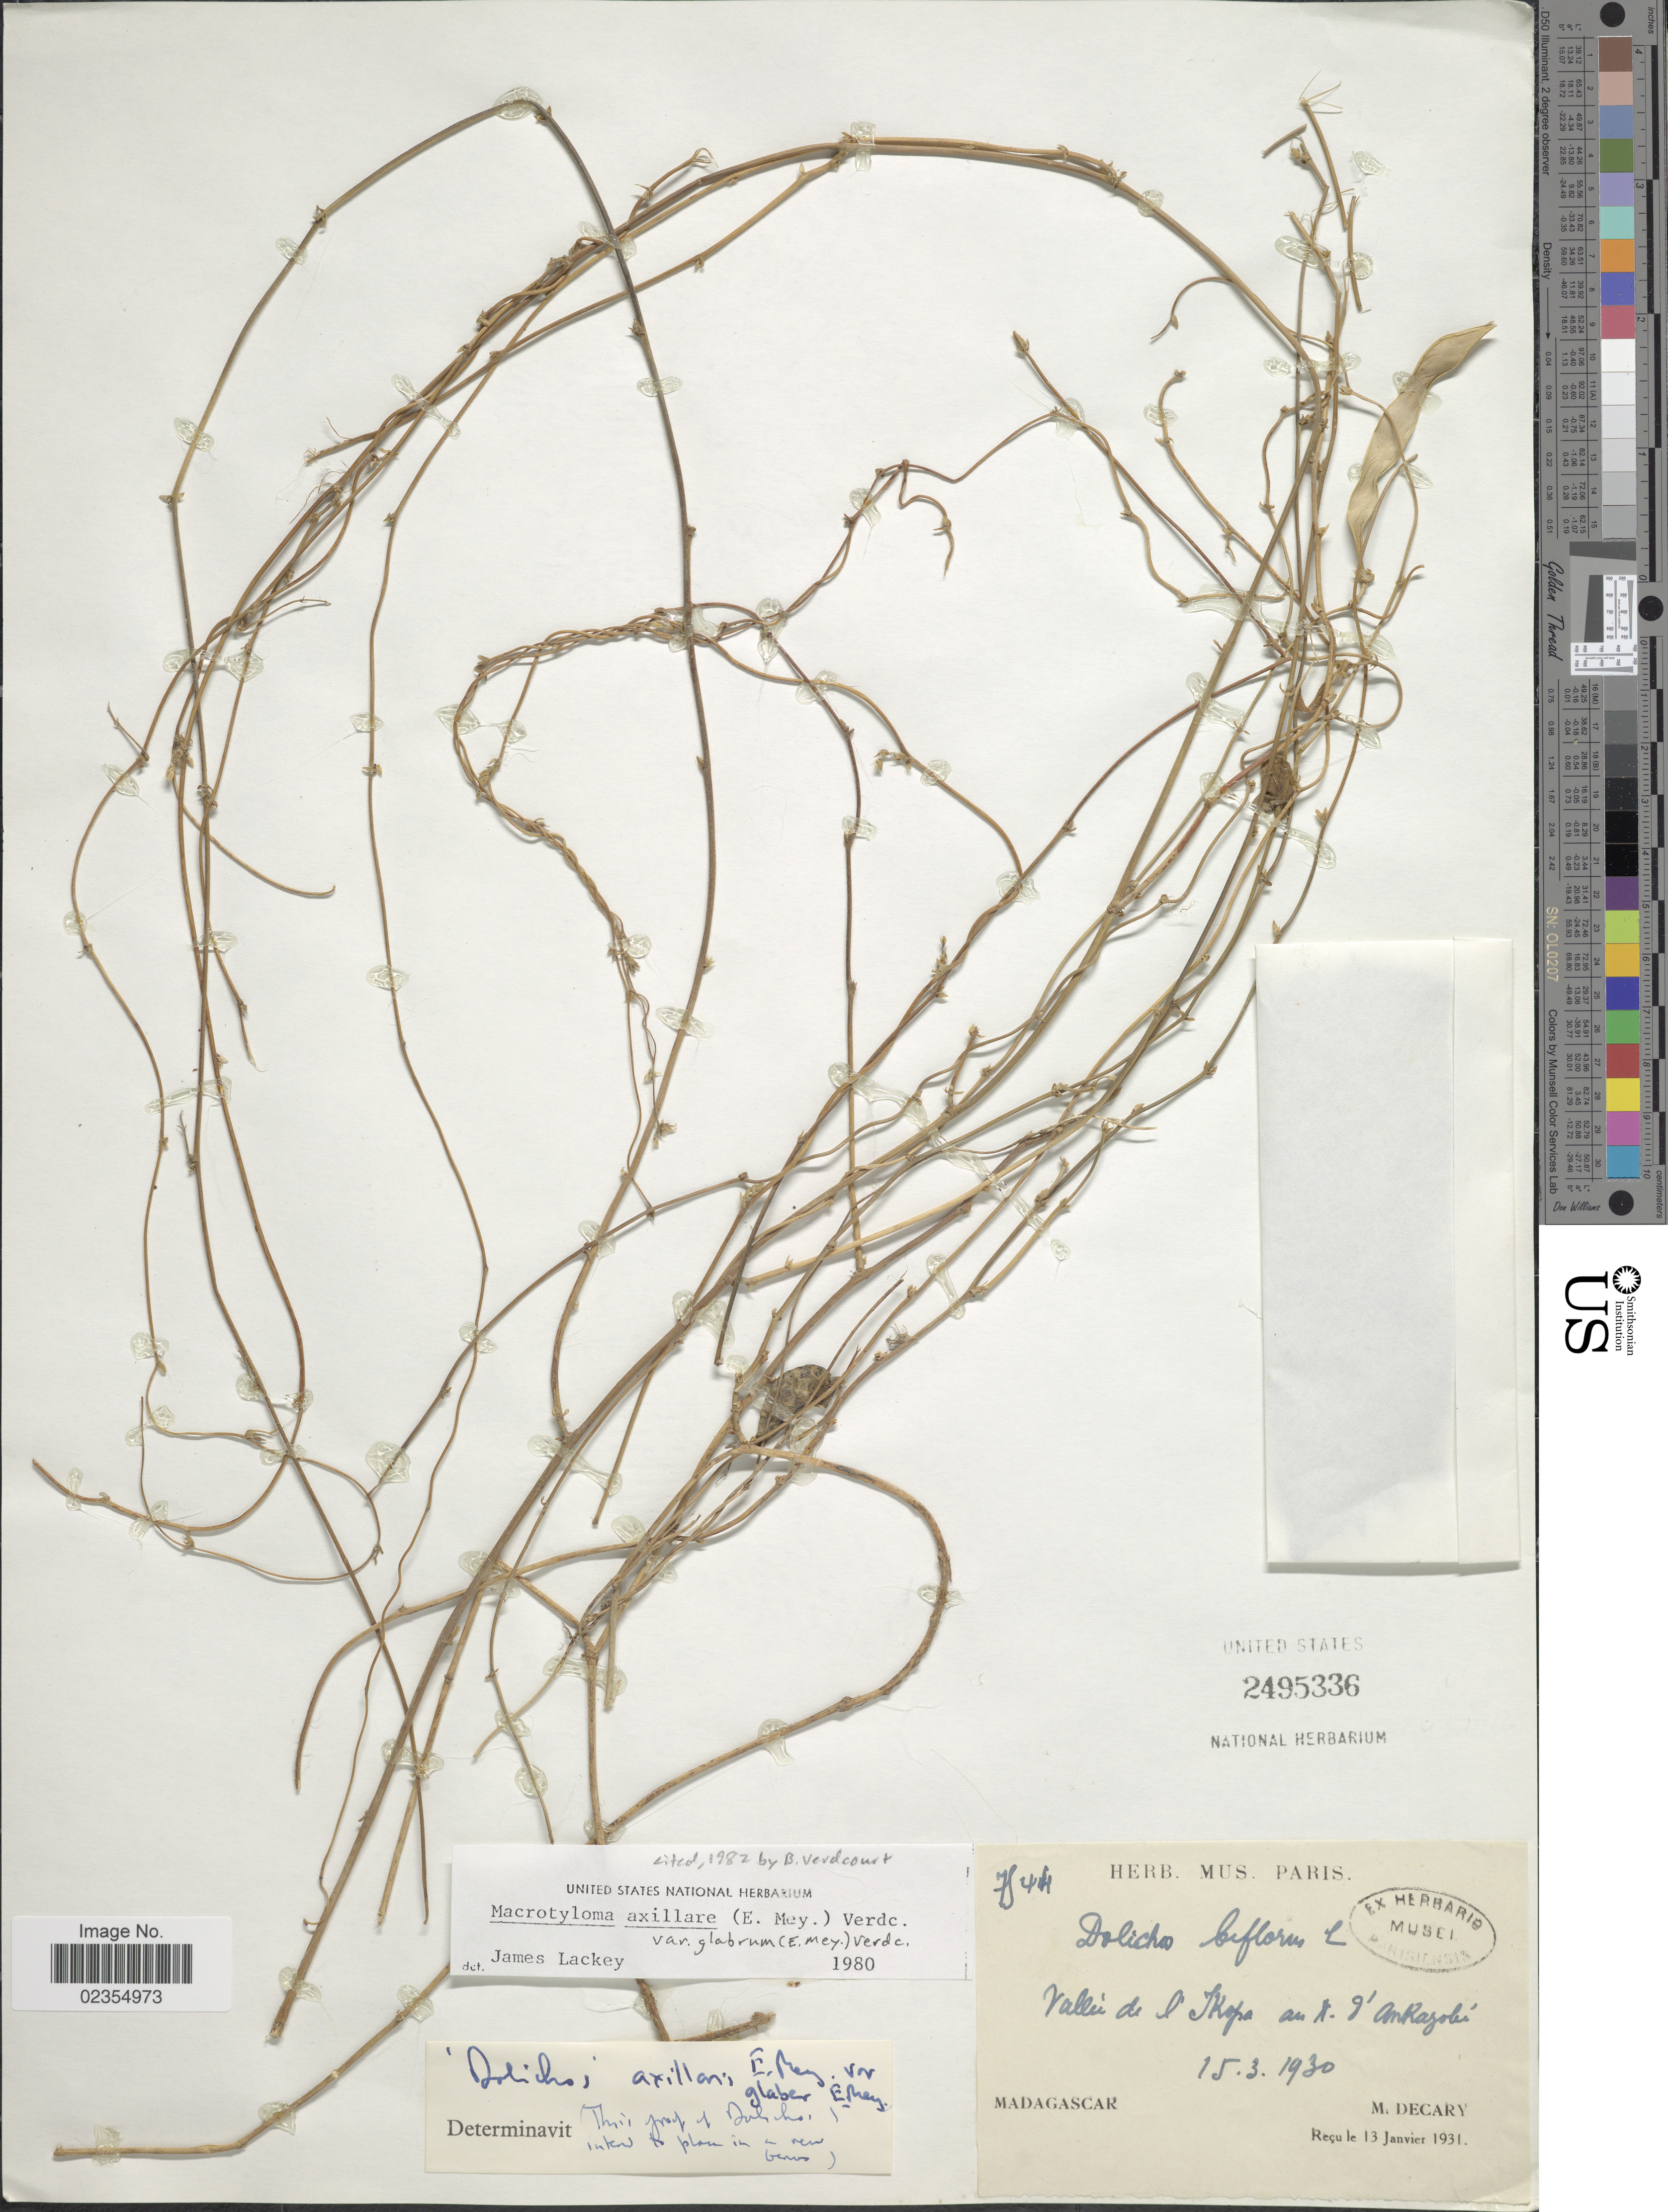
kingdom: Plantae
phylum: Tracheophyta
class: Magnoliopsida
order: Fabales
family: Fabaceae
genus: Macrotyloma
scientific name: Macrotyloma axillare var. glabrum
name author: (E. Mey.) Verdc.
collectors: R. Decary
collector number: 7544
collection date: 1930-03-15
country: Madagascar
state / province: Analamanga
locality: Vallée de l'Ikopa au N. d'Ankazobe [valley of the Ikopa north of Ankazobe]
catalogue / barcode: US 2495336